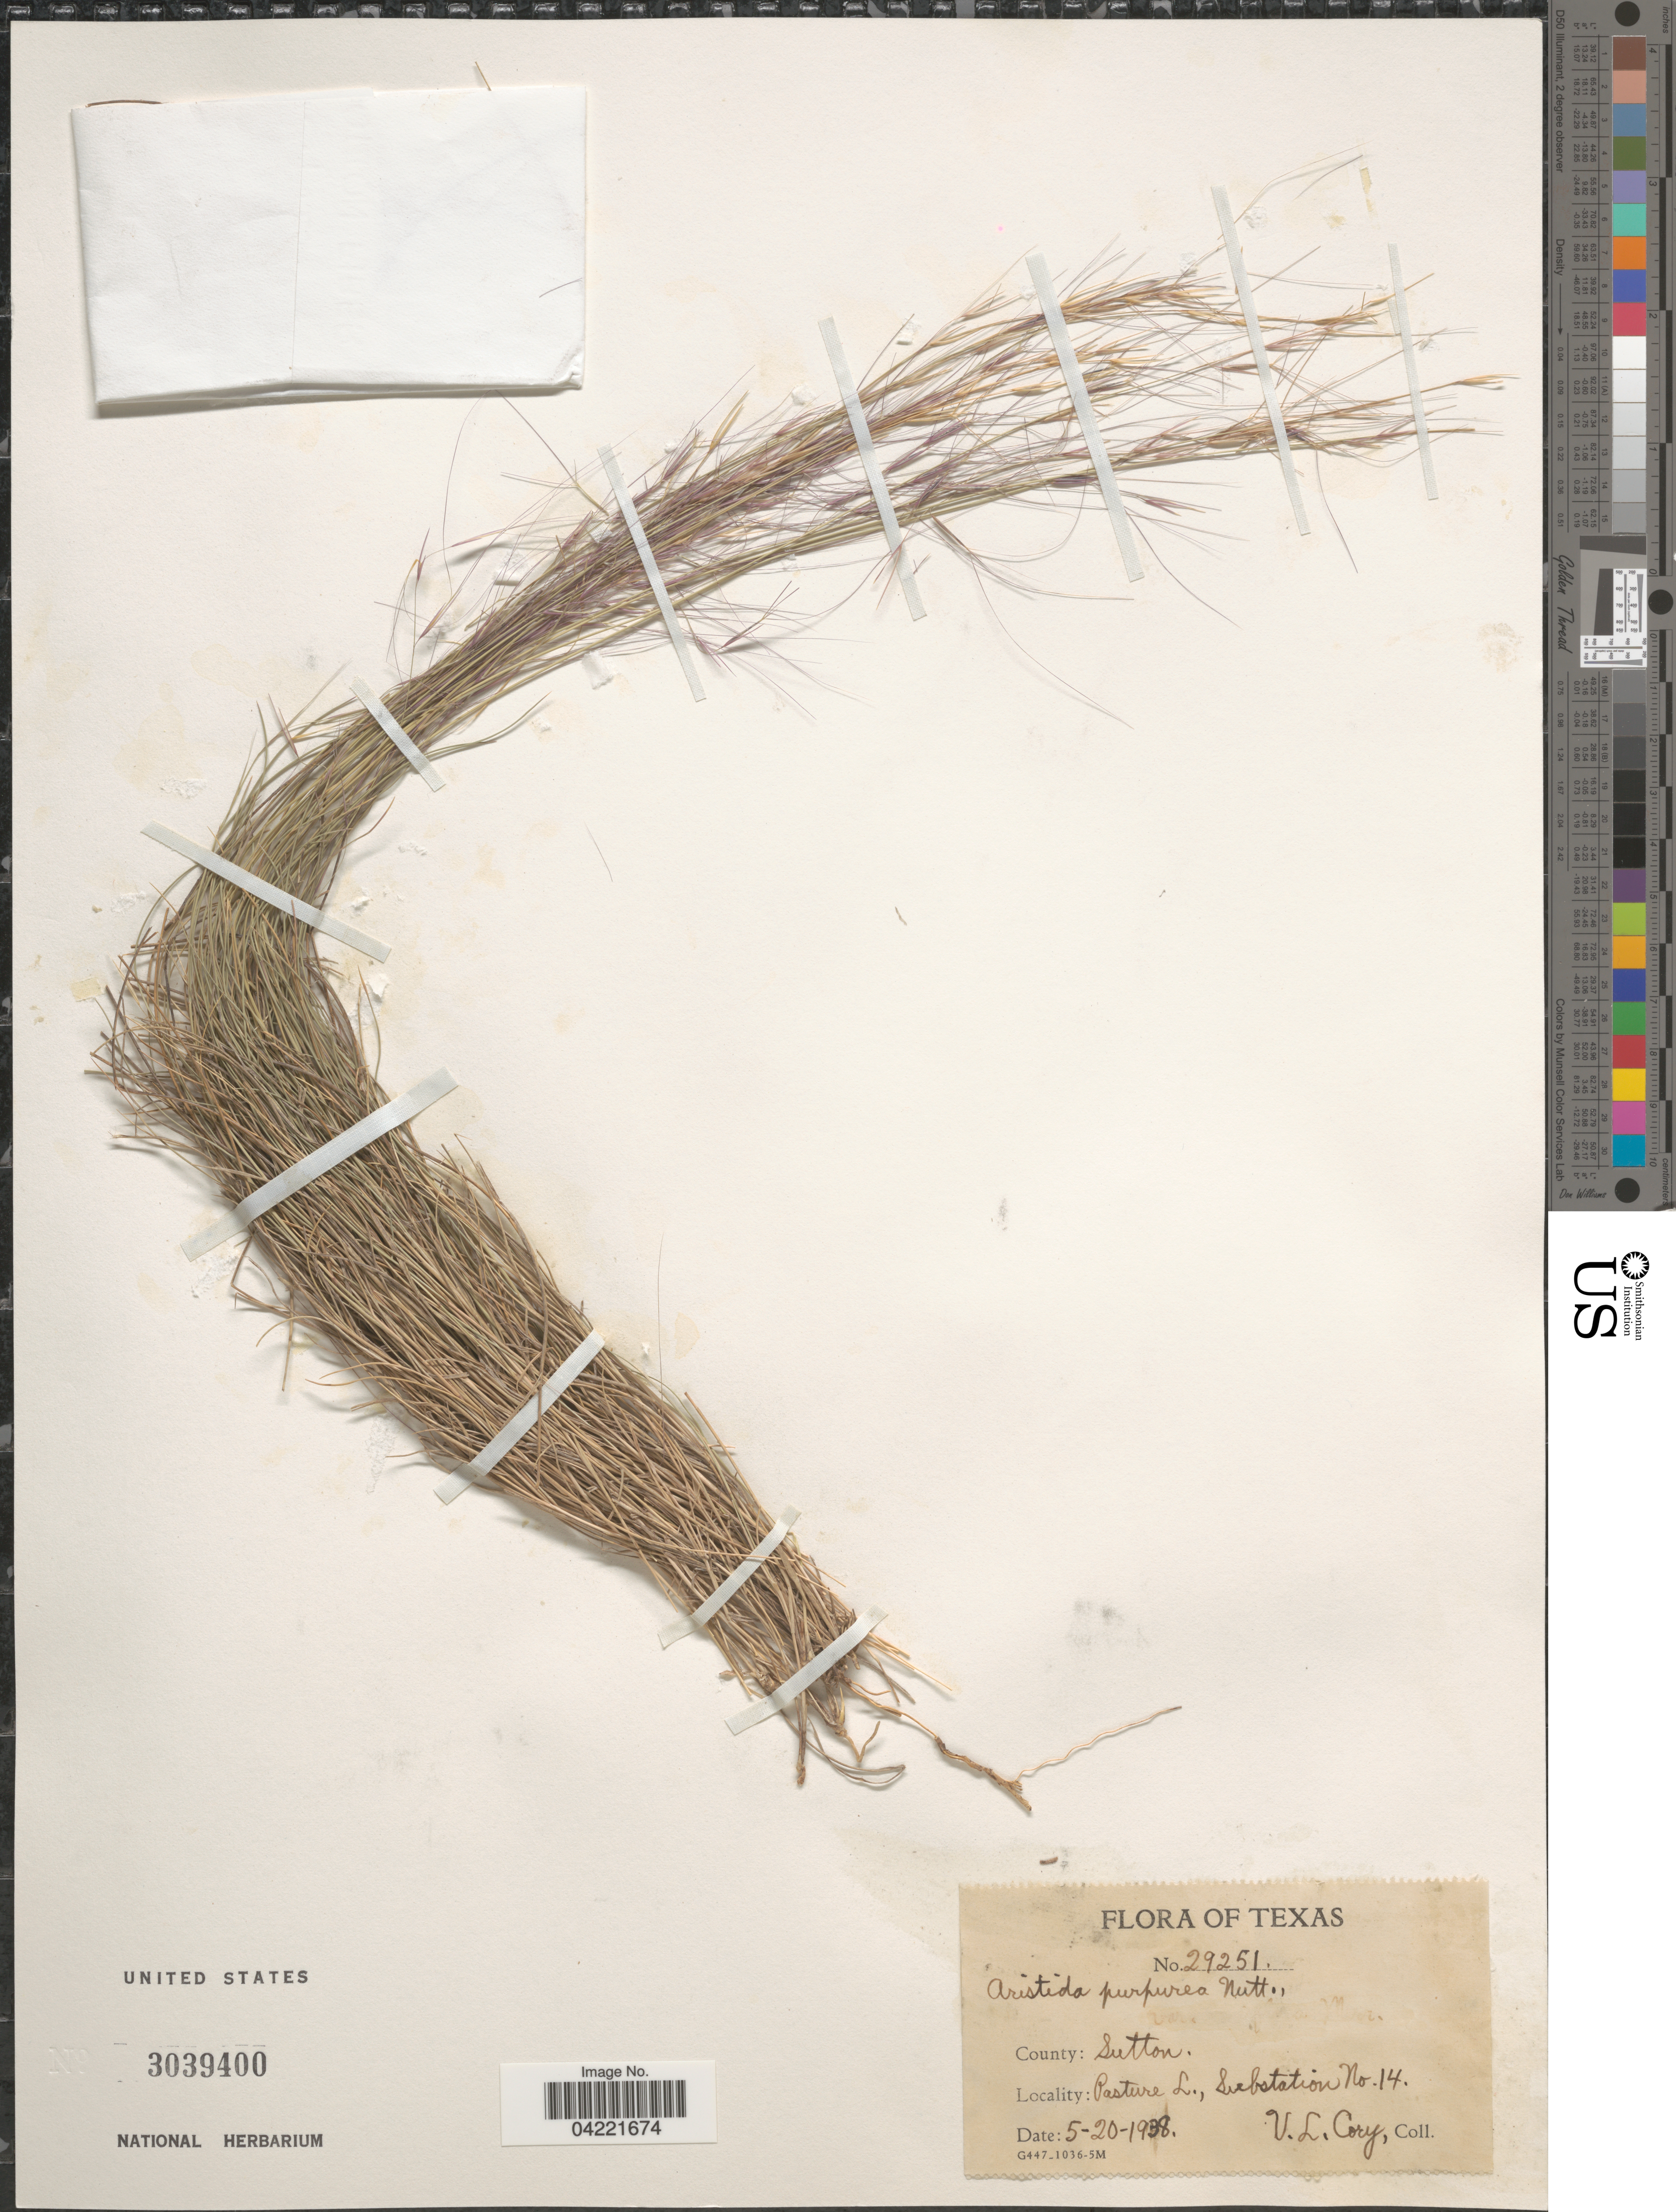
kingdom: Plantae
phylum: Tracheophyta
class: Liliopsida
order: Poales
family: Poaceae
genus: Aristida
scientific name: Aristida purpurea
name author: Nutt.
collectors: V. Cory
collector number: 29251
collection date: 1938-05-20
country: United States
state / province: Texas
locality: County: Sutton. Pasture L., Substation No. 14.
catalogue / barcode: US 3039400